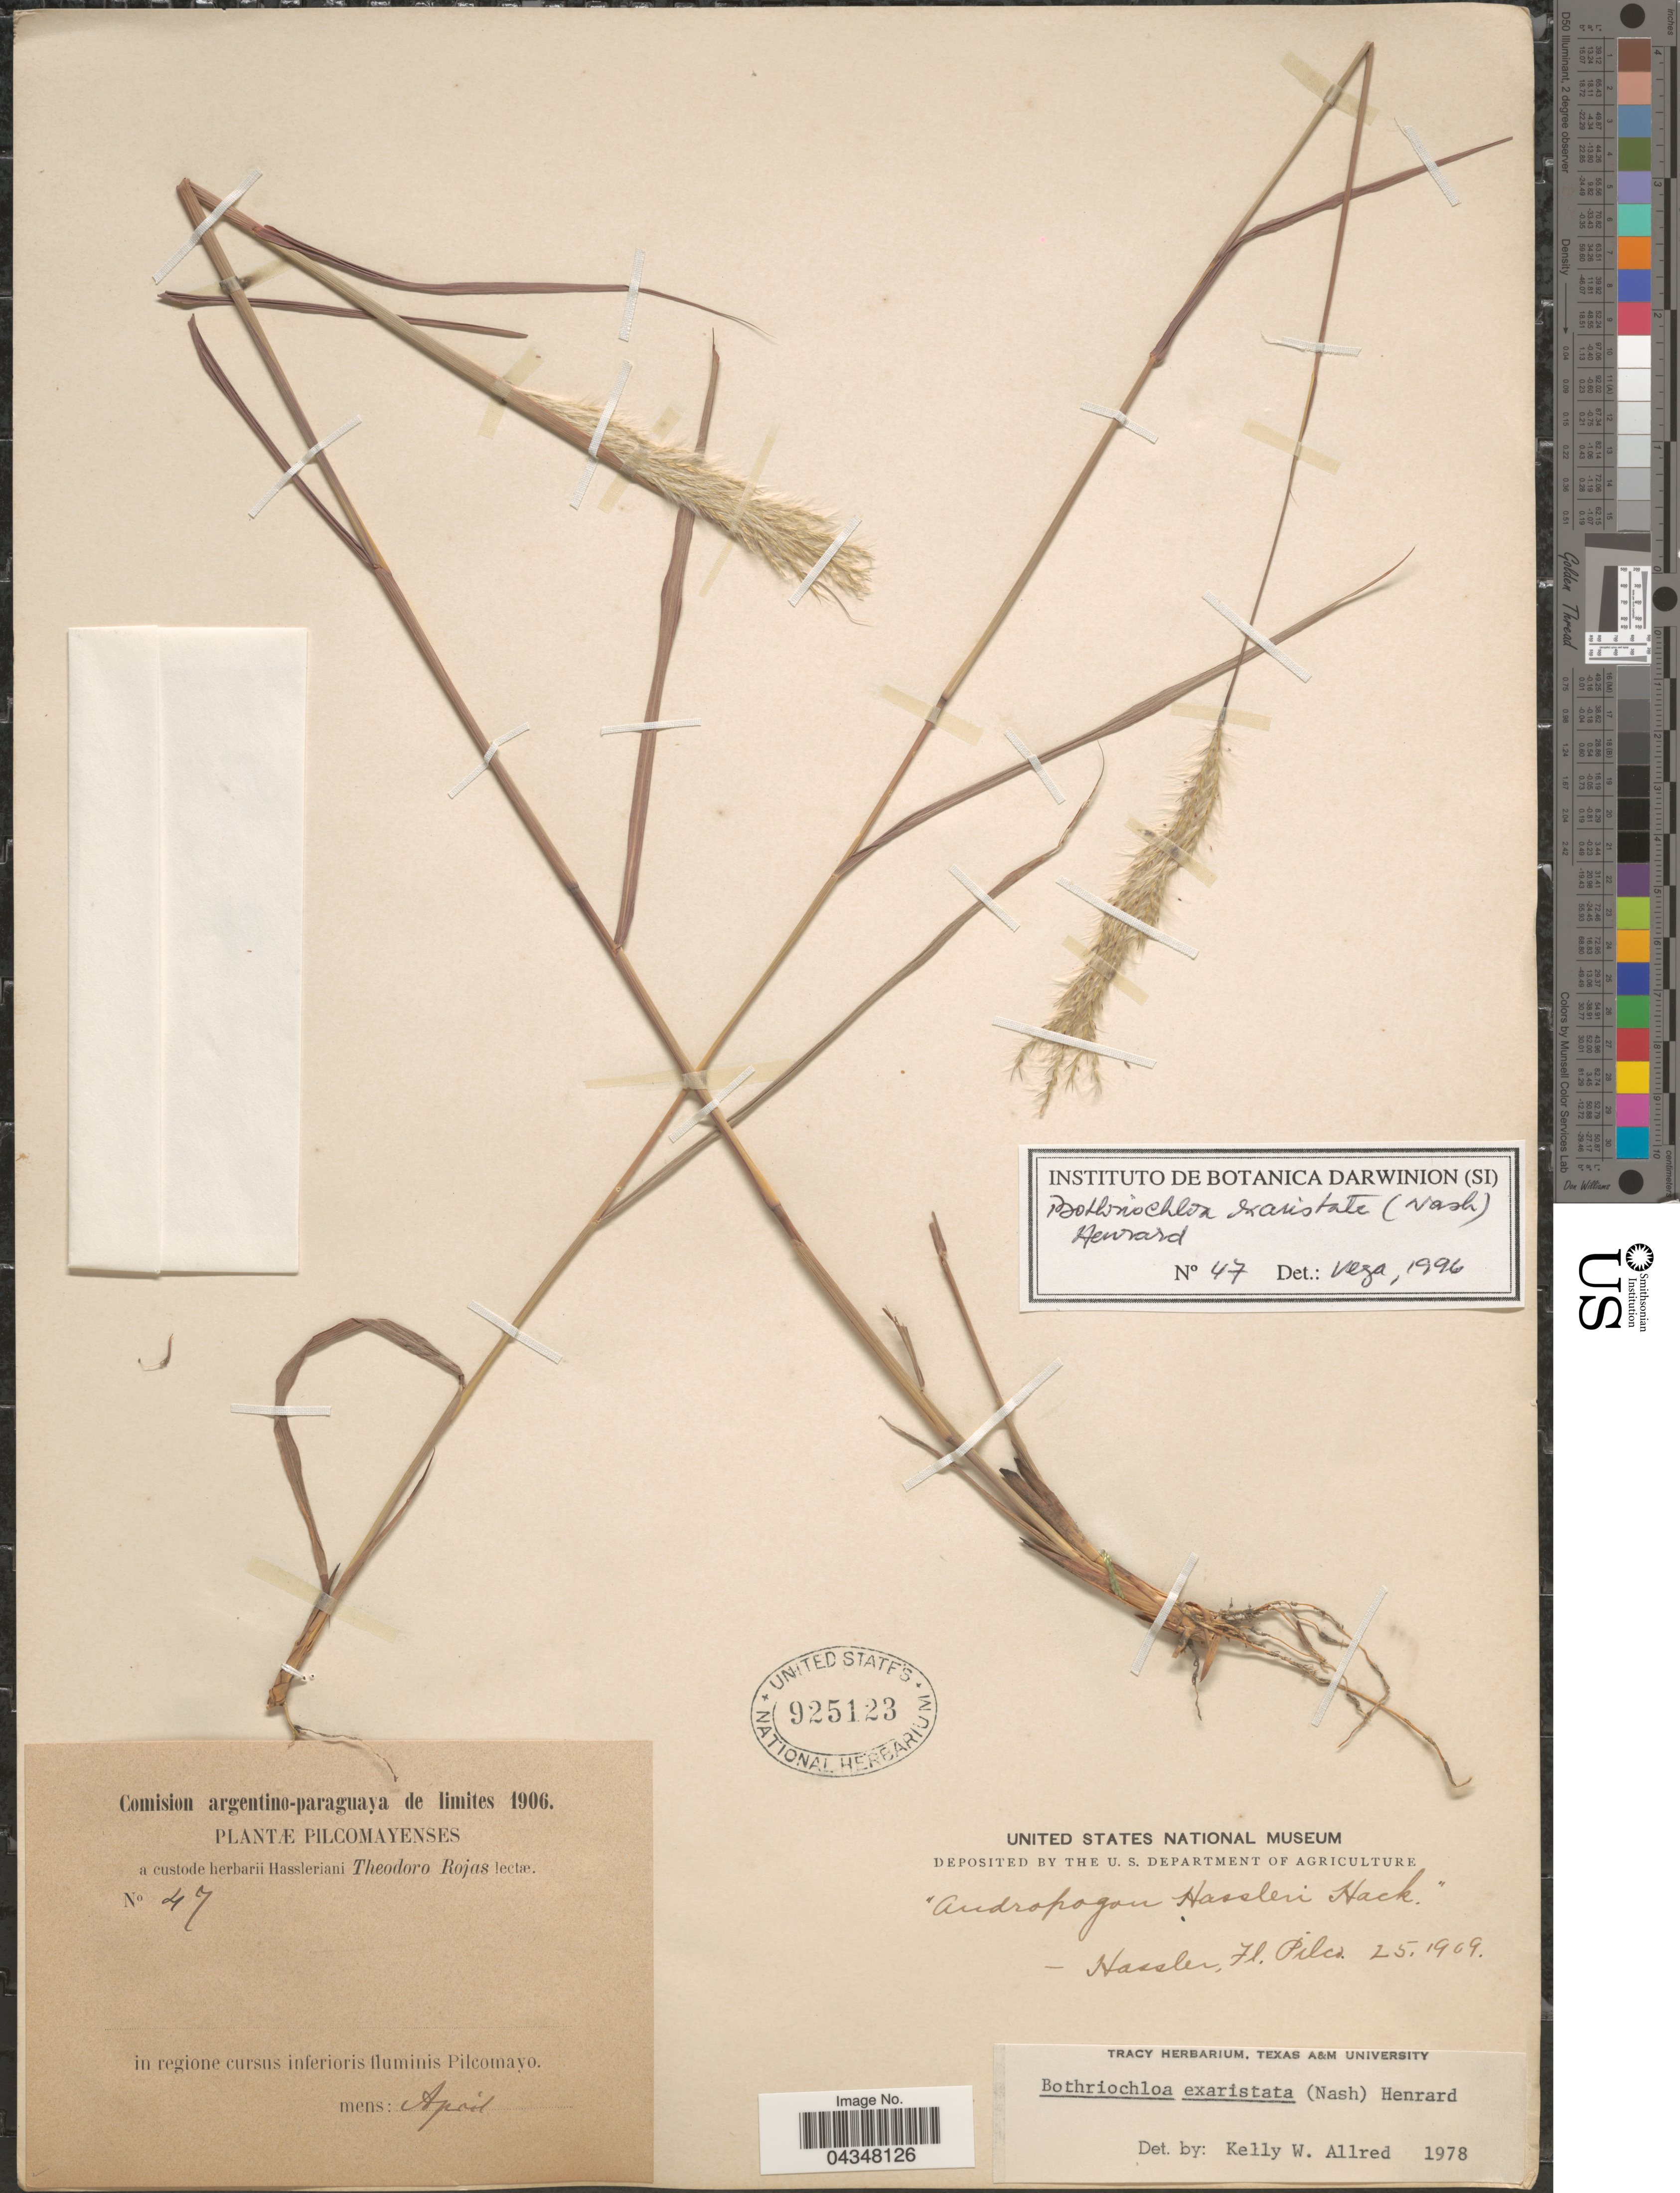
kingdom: Plantae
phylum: Tracheophyta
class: Liliopsida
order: Poales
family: Poaceae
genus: Bothriochloa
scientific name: Bothriochloa exaristata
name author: (Nash) Henr.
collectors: T. Rojas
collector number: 47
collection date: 1906-04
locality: Comision argentino-paraguaya de limites 1906. In regione cursus inferioris fluminis Pilcomayo.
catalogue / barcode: US 925123